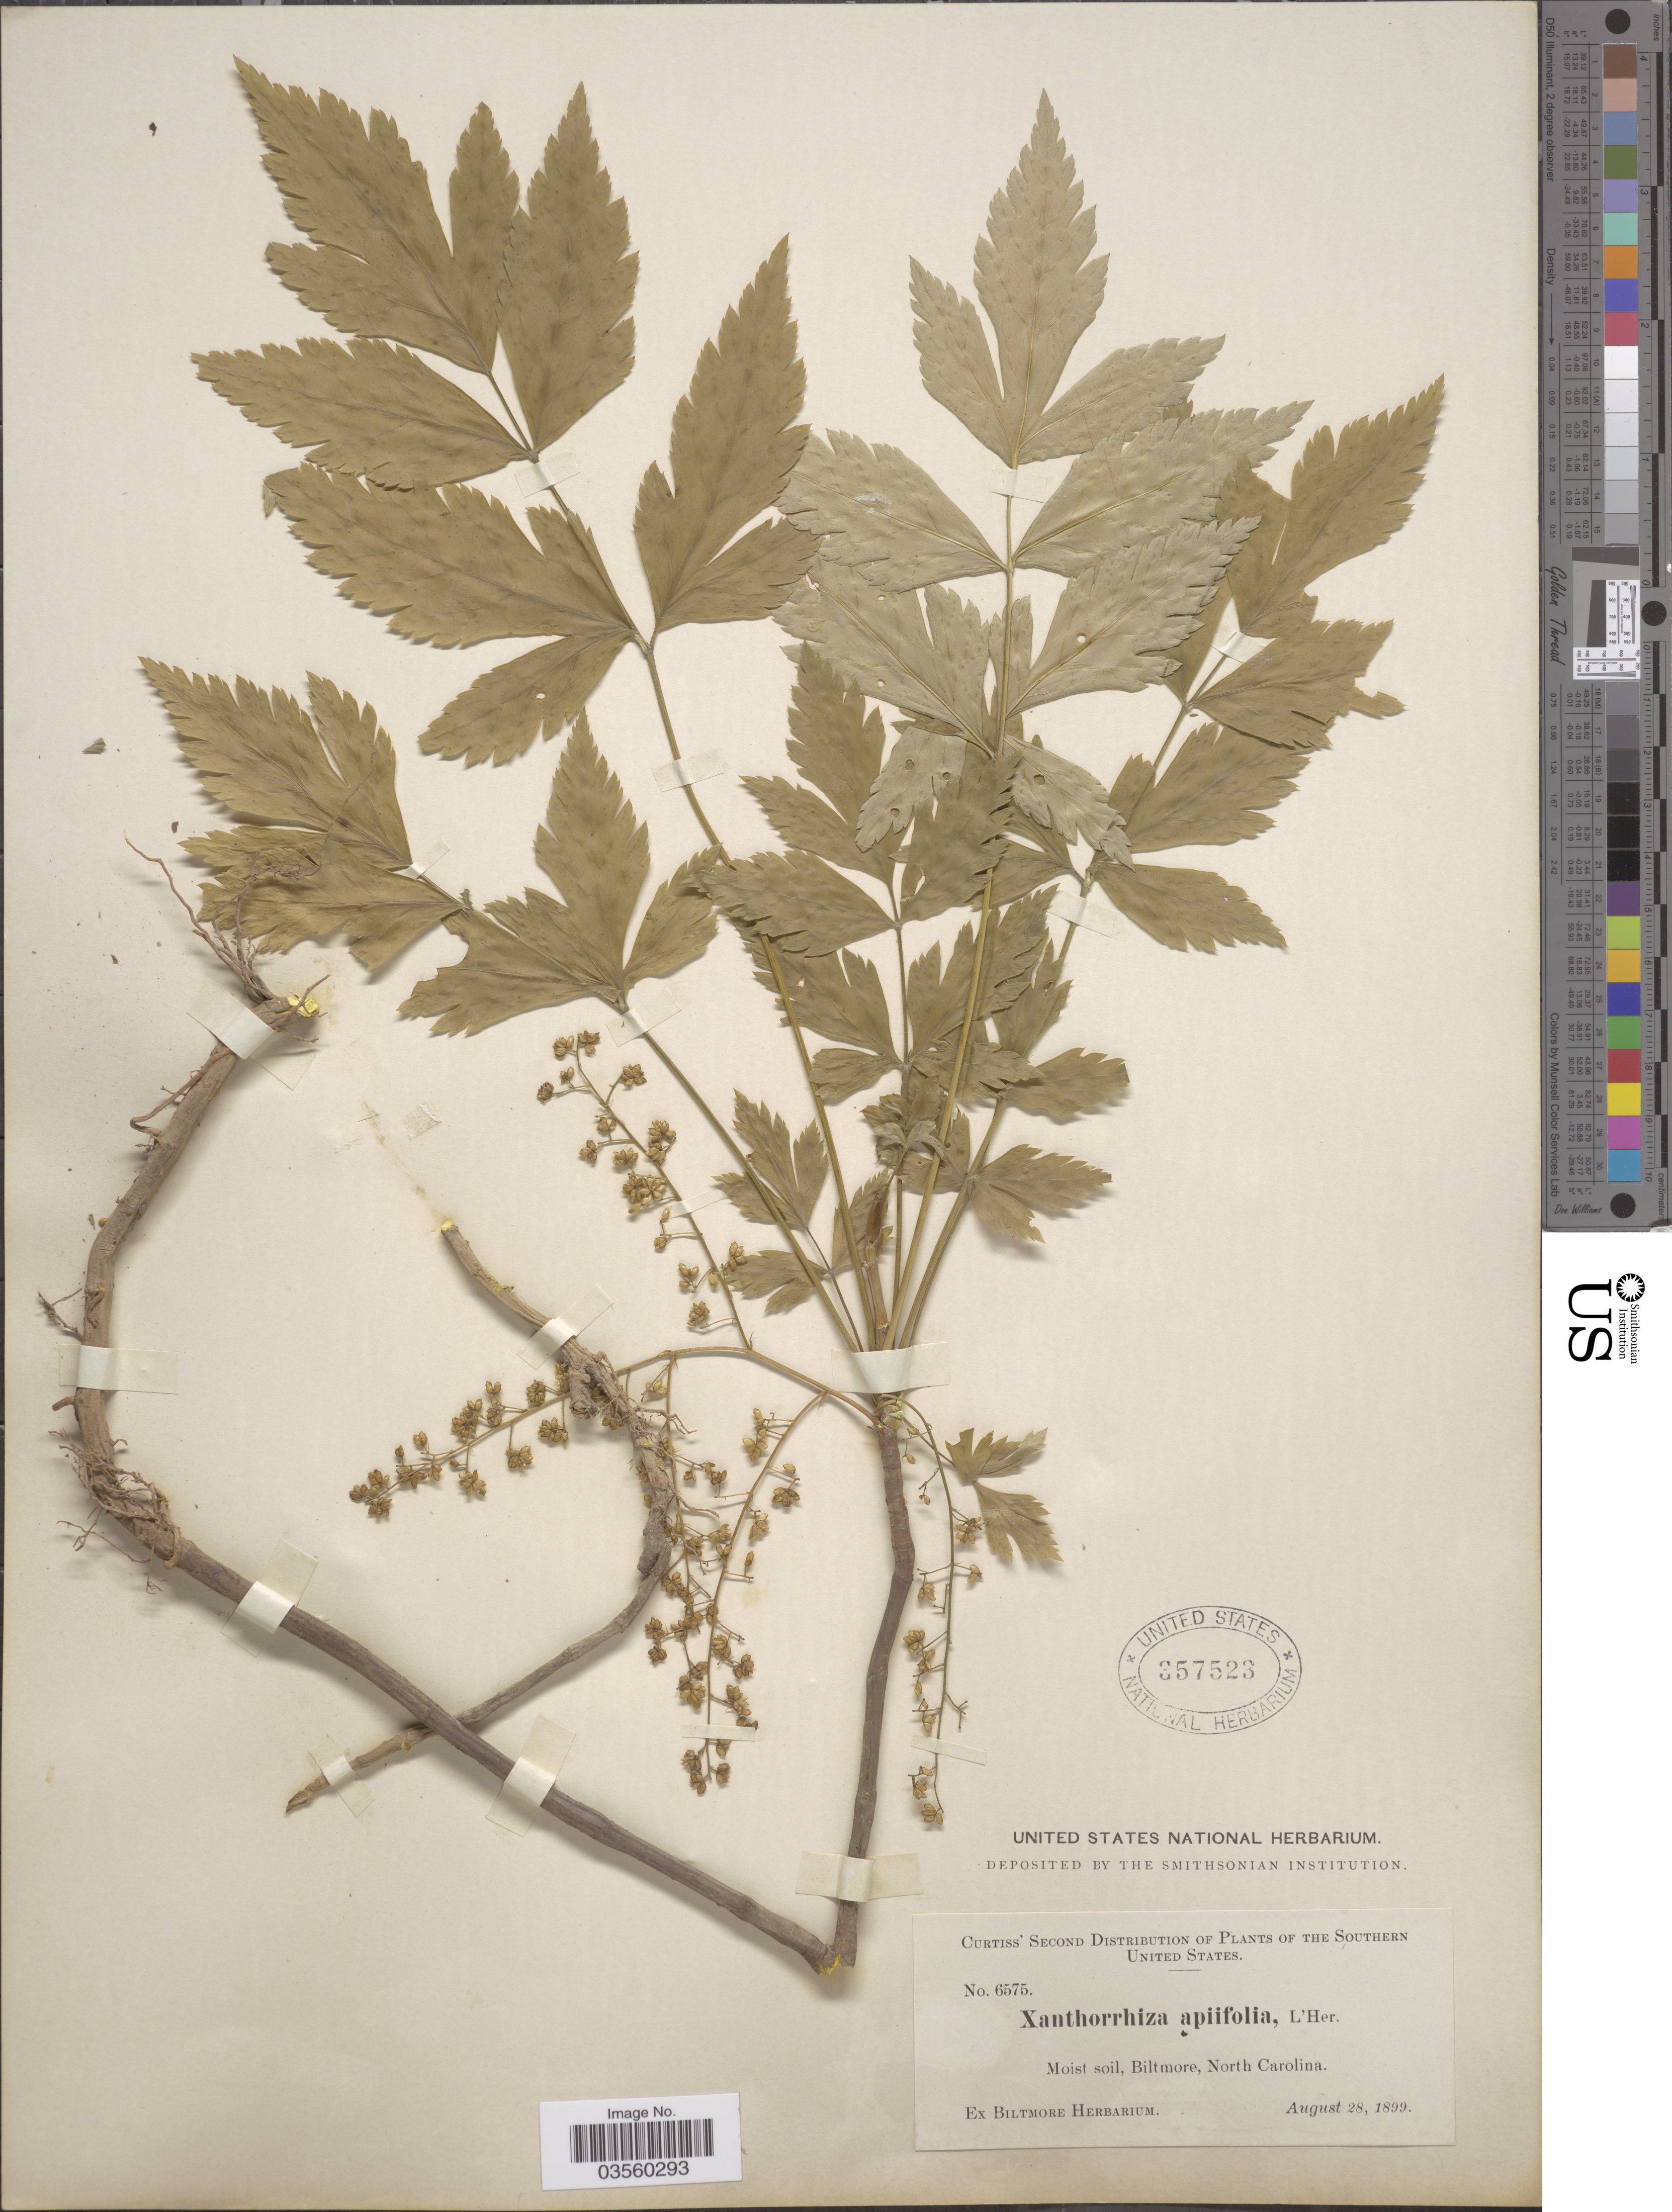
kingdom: Plantae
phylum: Tracheophyta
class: Magnoliopsida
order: Ranunculales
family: Ranunculaceae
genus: Xanthorhiza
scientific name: Xanthorhiza apiifolia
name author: L'Hér.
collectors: ex herb. Biltmore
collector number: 6575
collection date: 1899-08-28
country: United States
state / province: North Carolina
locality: Southern United States. Biltmore.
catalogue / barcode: US 357523